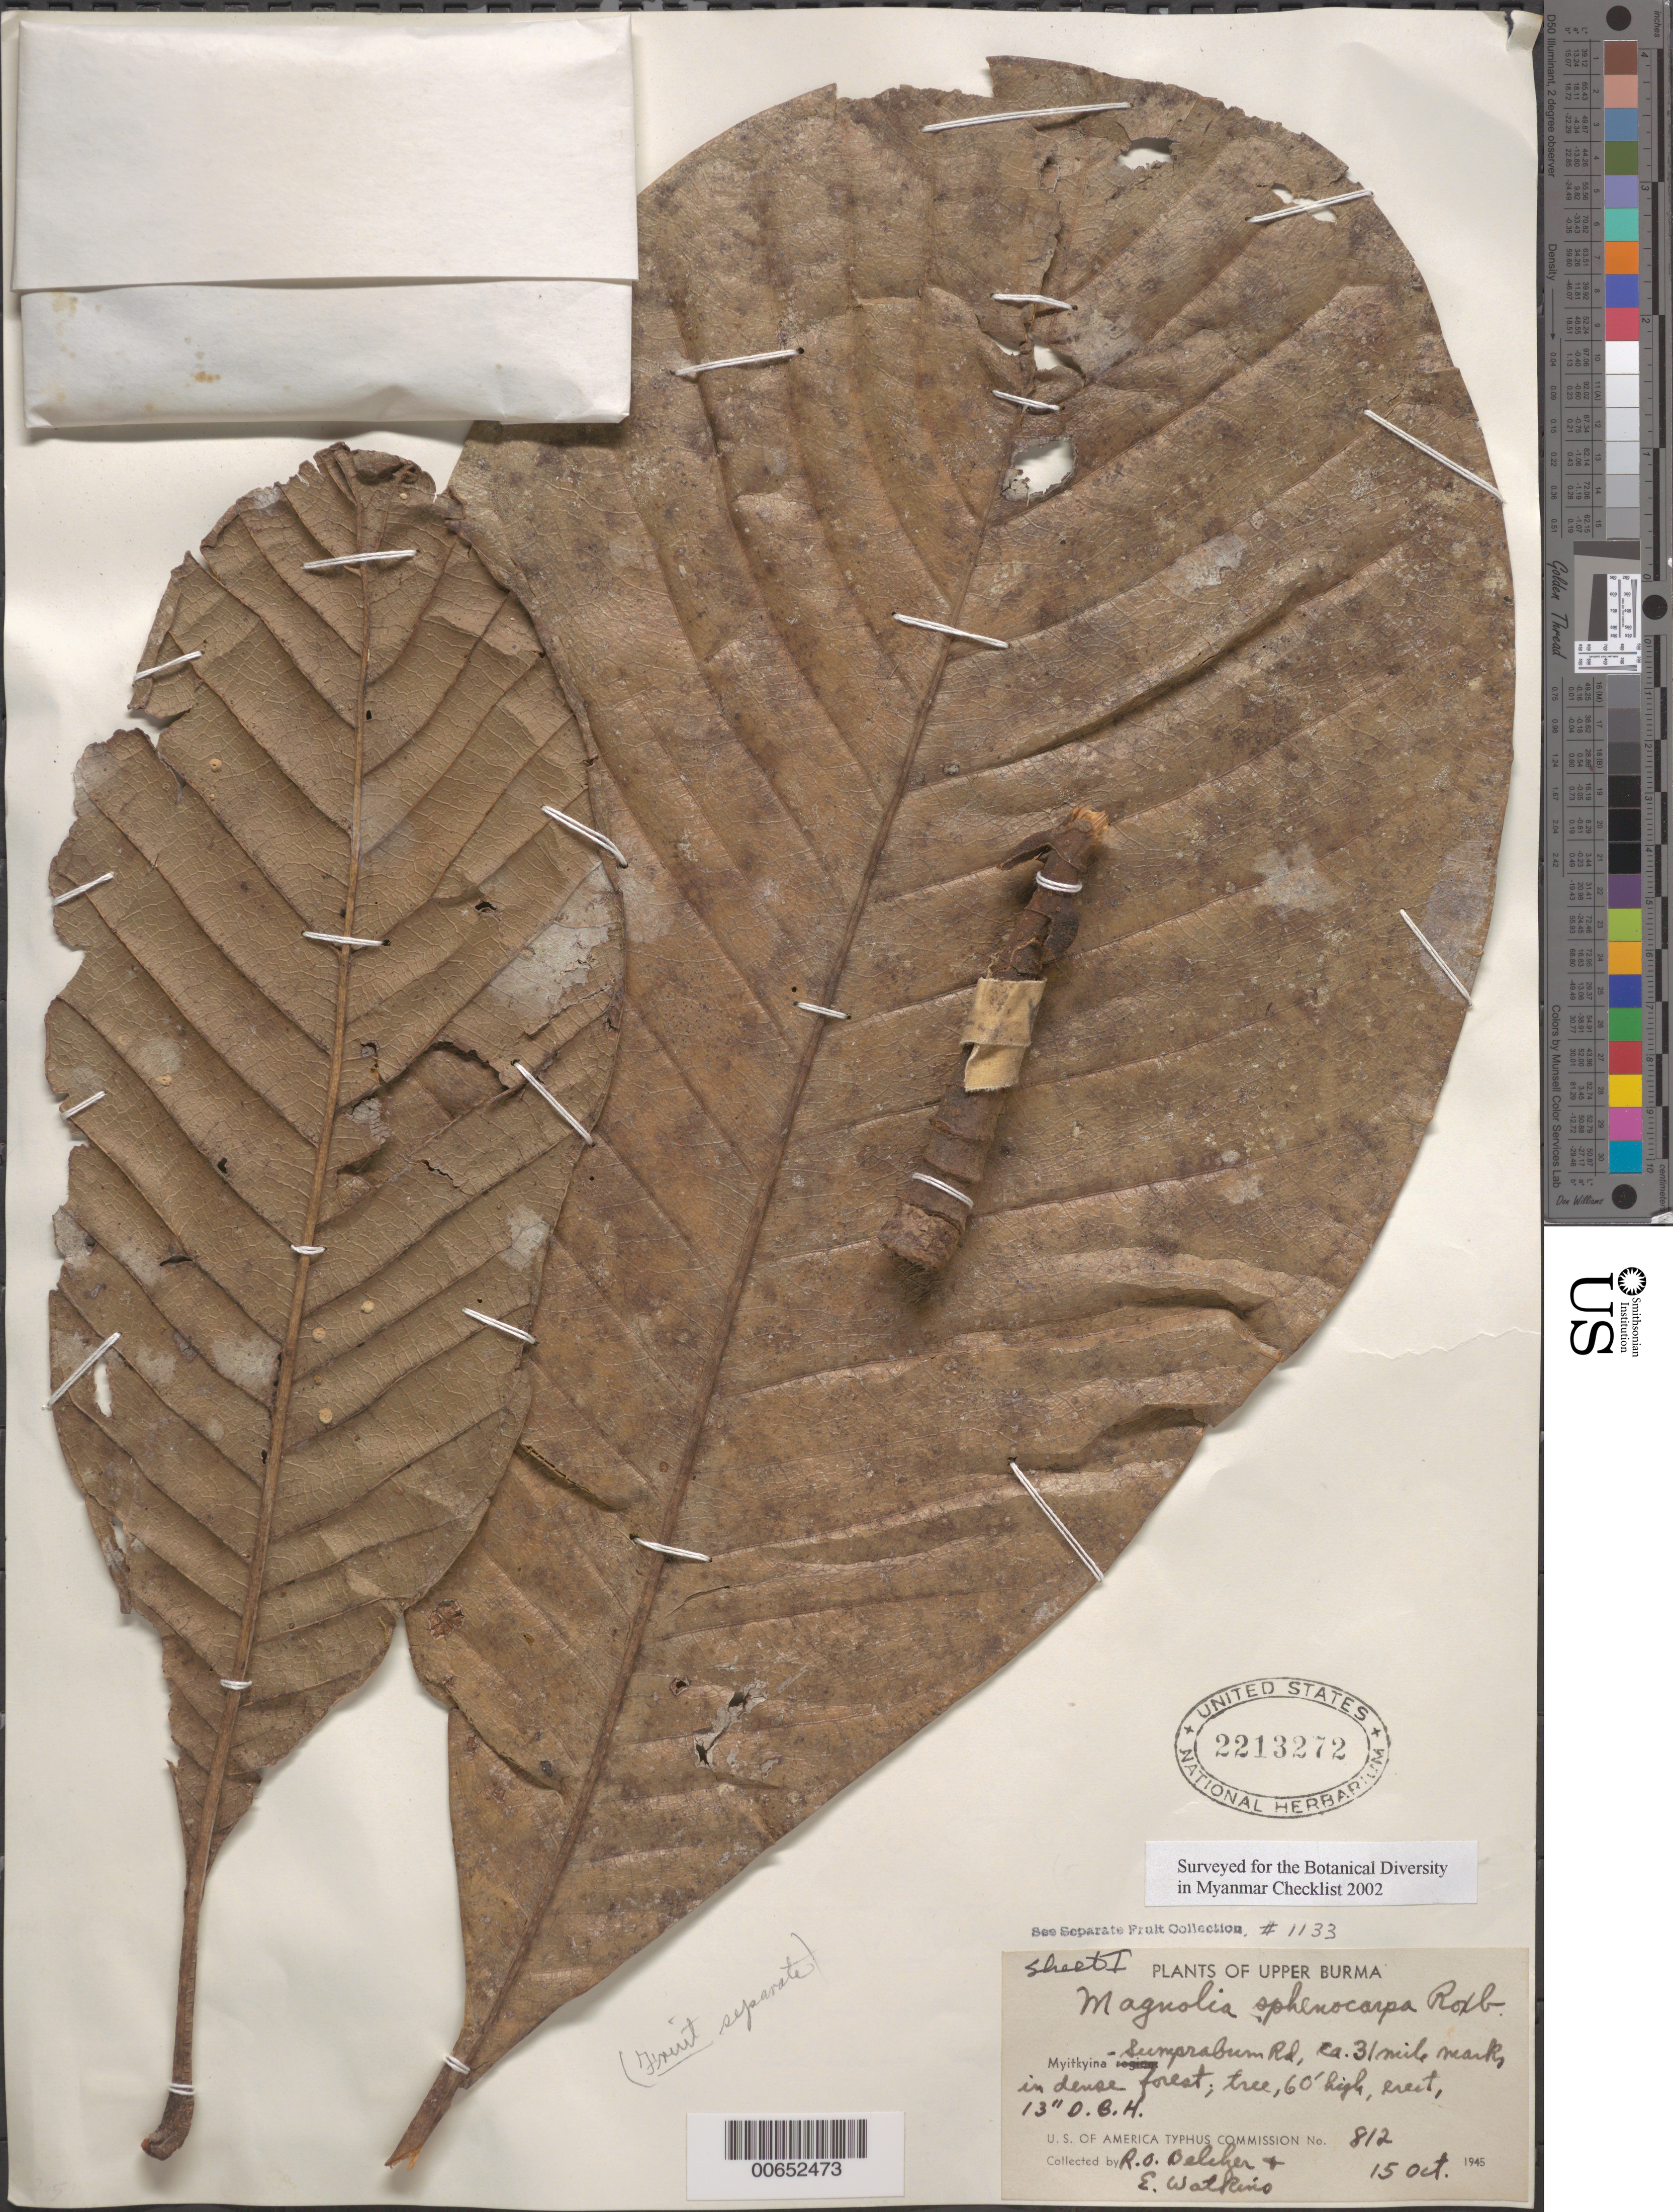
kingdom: Plantae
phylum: Tracheophyta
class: Magnoliopsida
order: Magnoliales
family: Magnoliaceae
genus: Magnolia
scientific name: Magnolia sphenocarpa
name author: Roxb.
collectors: R. Belcher & Watkins, E.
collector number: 812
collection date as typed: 15 Oct 1945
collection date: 1945-10-15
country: Myanmar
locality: Upper Burma, Myitkyina, Summprabum Rd. 31mi mark.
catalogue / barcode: US 2213272